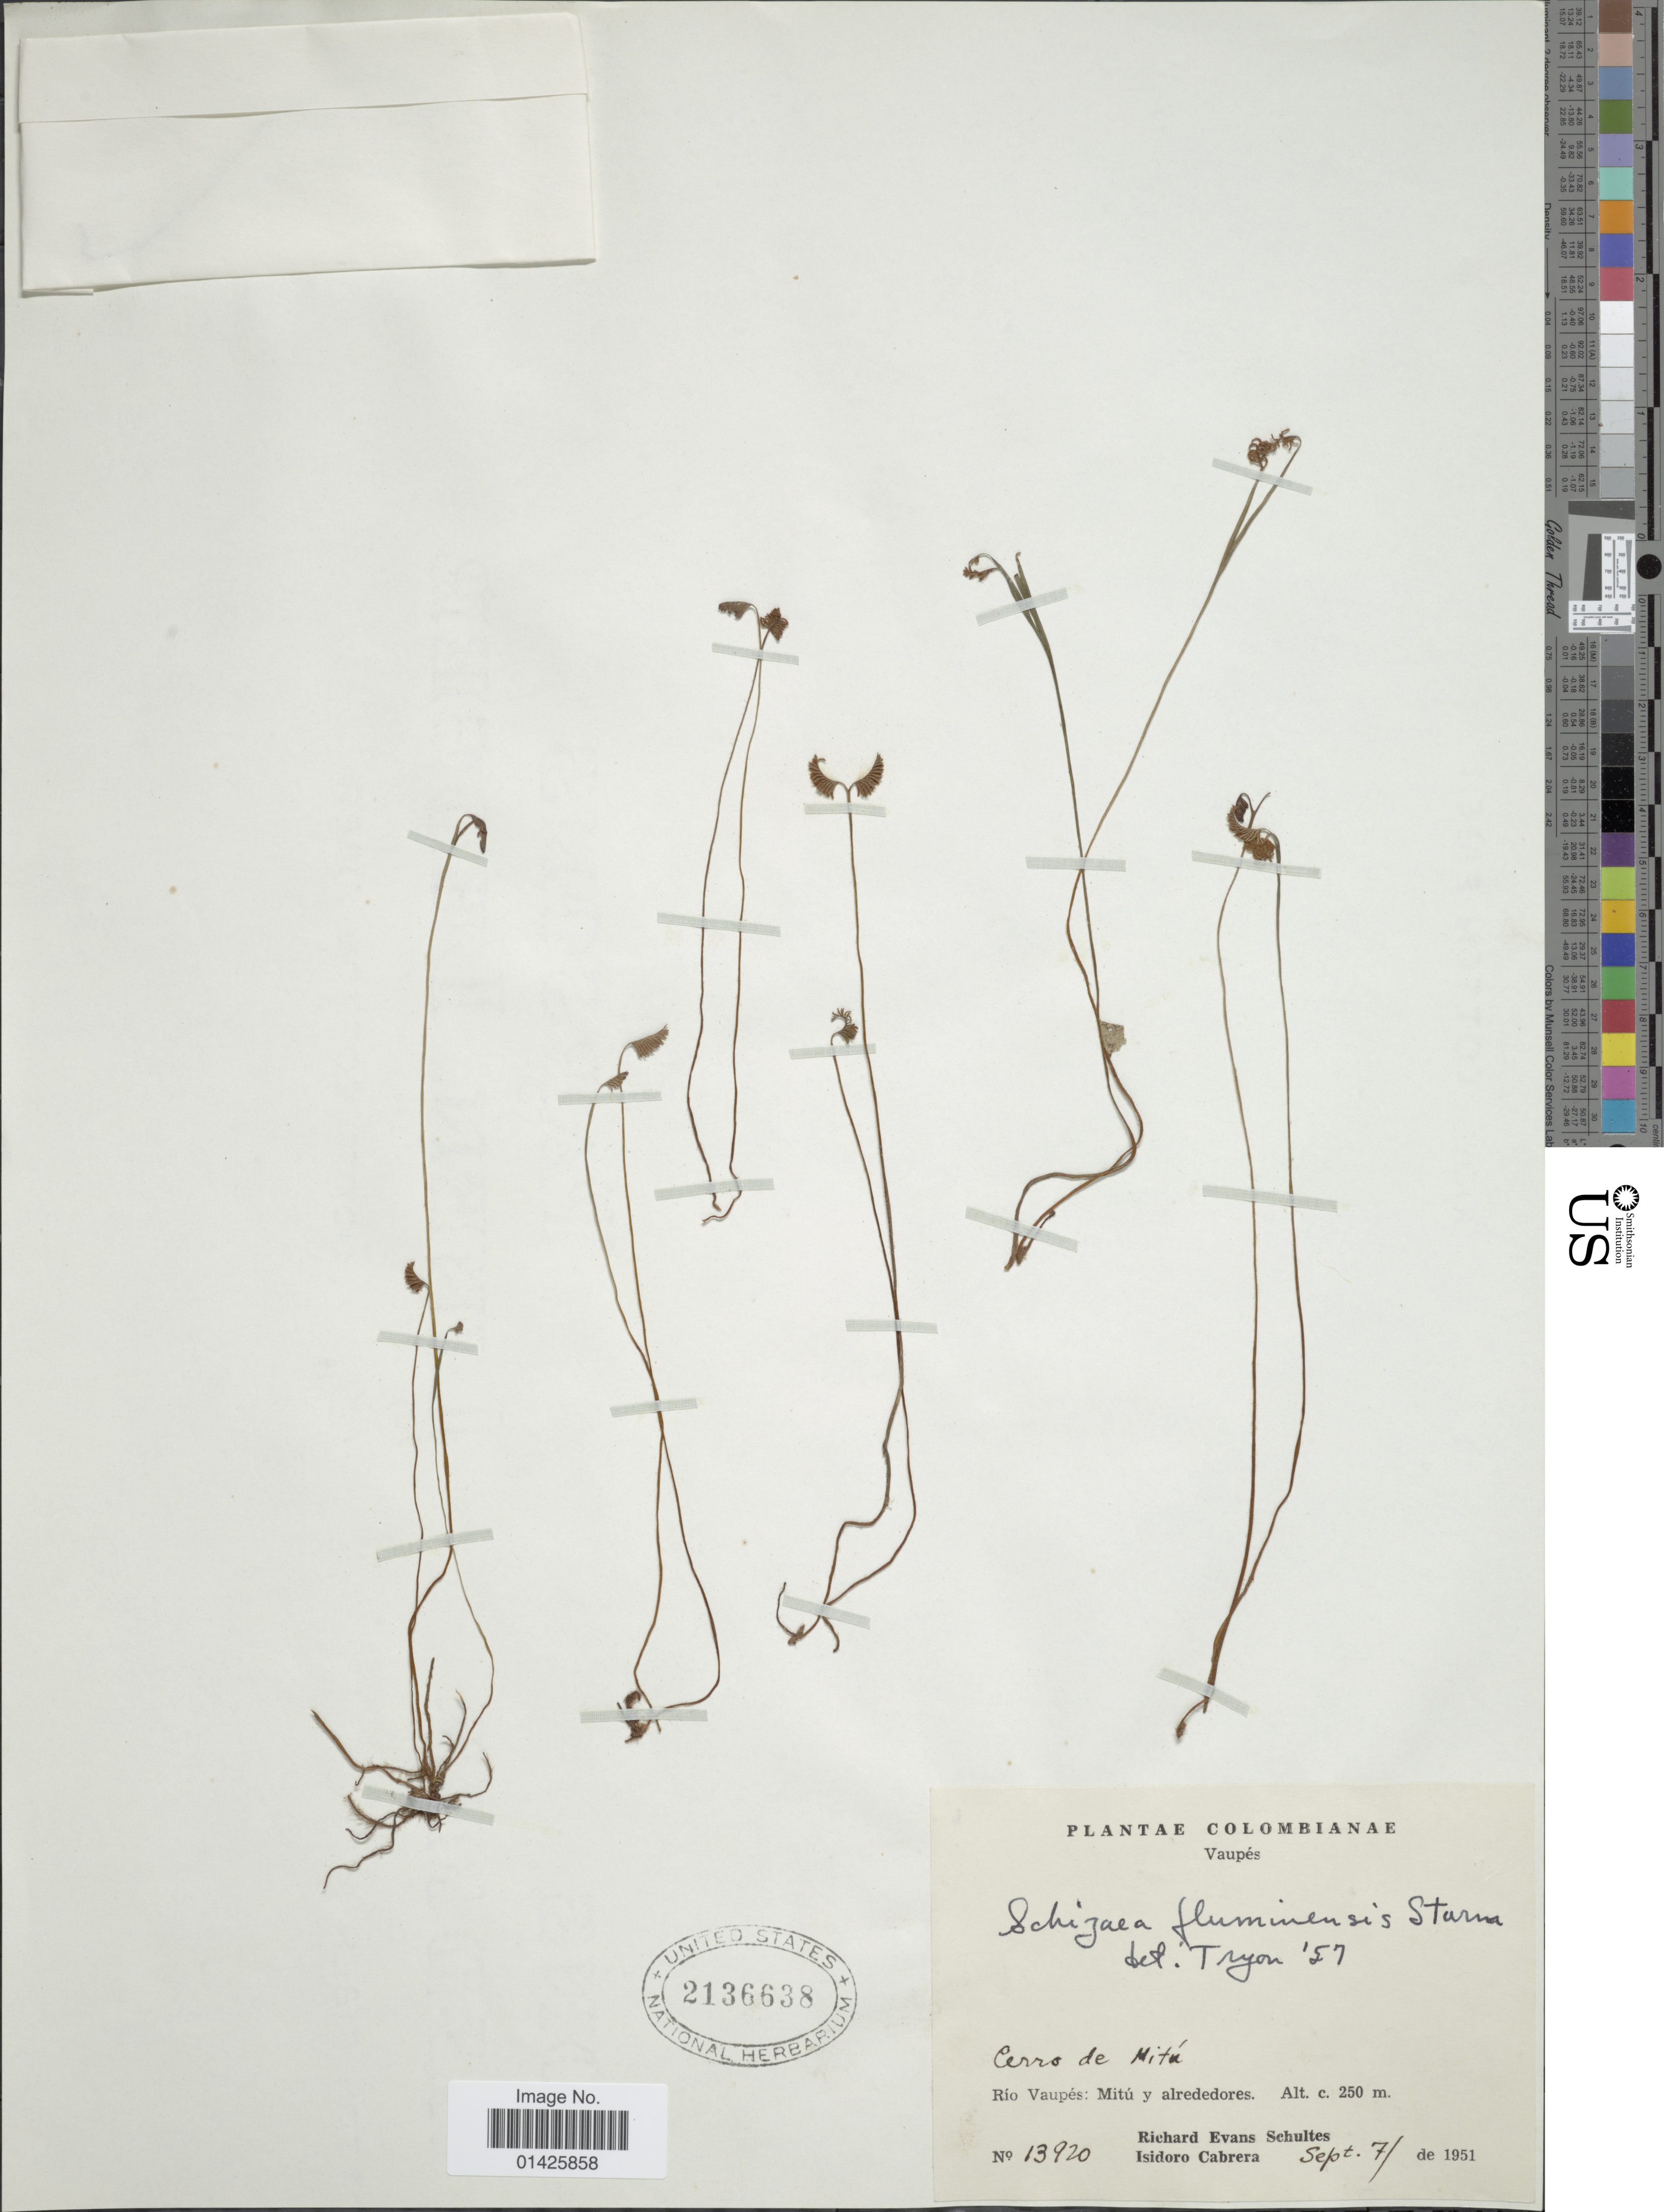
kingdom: Plantae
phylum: Tracheophyta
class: Polypodiopsida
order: Schizaeales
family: Schizaeaceae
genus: Schizaea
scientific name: Schizaea fluminensis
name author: Miers ex J.W. Sturm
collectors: R. E. Schultes & I. Cabrera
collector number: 13920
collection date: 1951-09-07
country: Colombia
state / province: Vaupés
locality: Cerro de Mitu, Río Vaupés, Mitú y alrededores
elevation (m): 250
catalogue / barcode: US 2136638